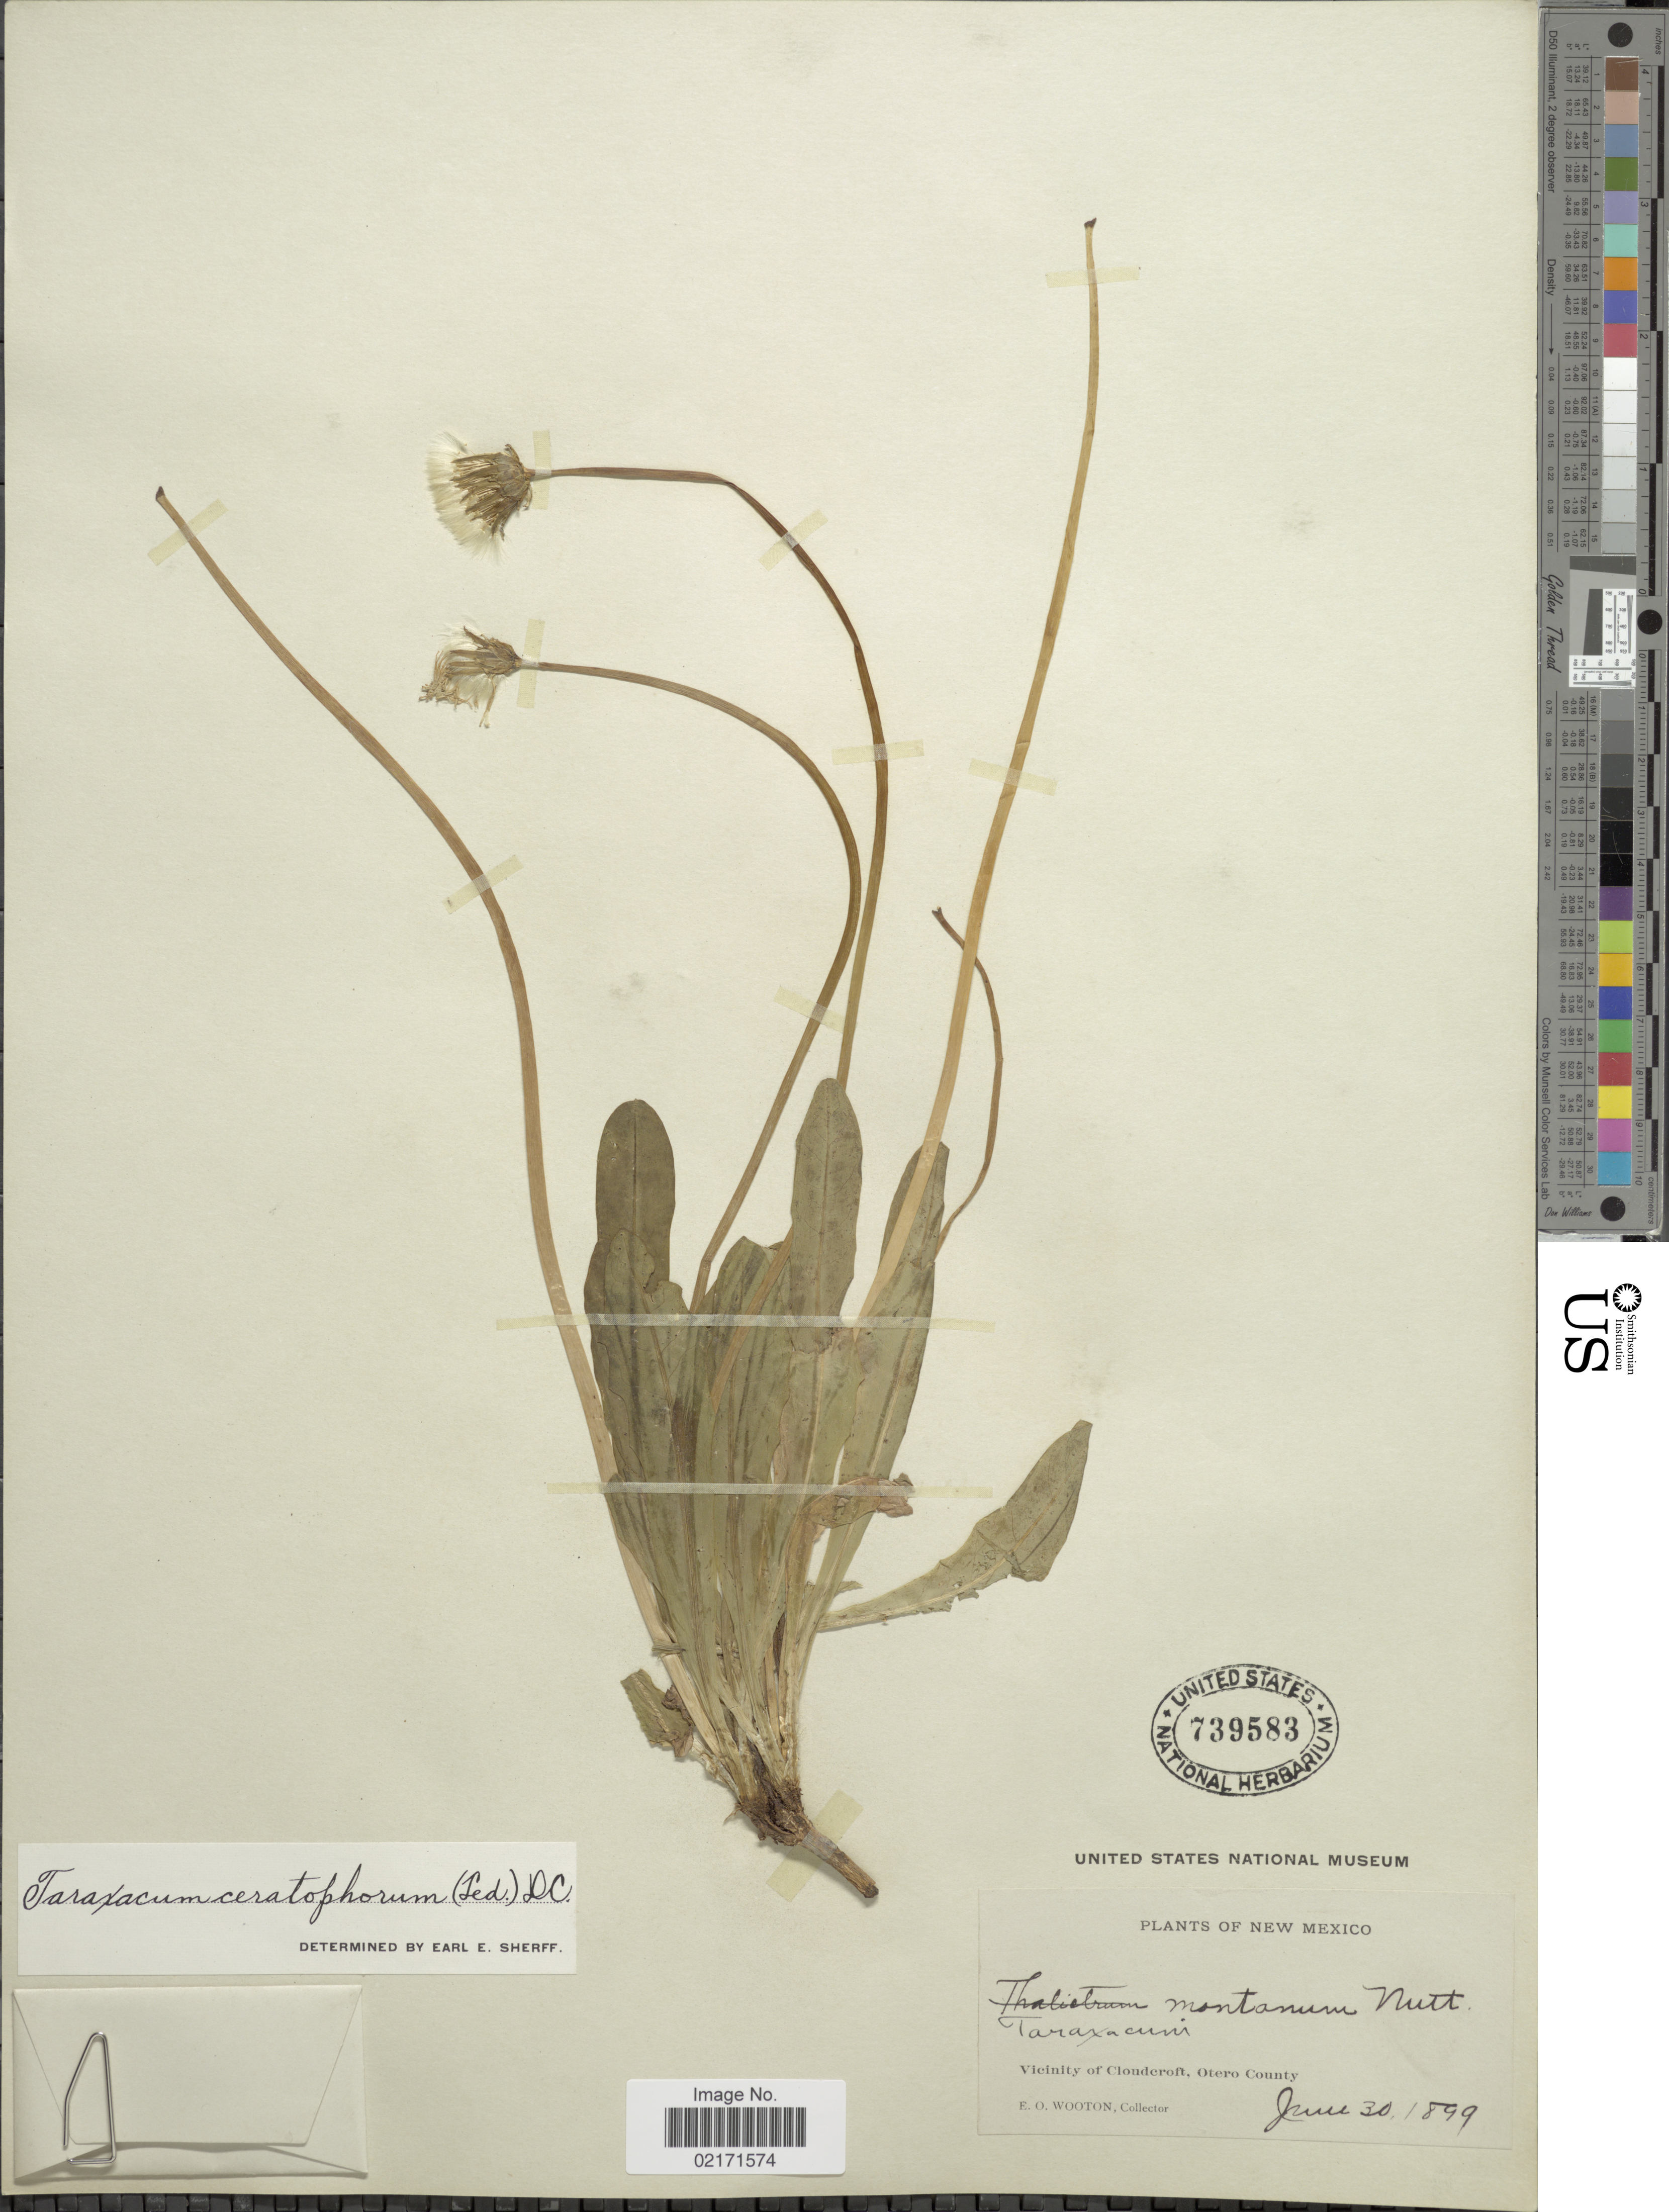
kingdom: Plantae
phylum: Tracheophyta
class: Magnoliopsida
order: Asterales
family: Asteraceae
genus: Taraxacum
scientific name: Taraxacum ceratophorum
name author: (Ledeb.) DC.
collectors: E. O. Wooton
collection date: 1899-06-30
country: United States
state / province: New Mexico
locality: Vicinity of Cloudcroft, Otero County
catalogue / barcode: US 739583